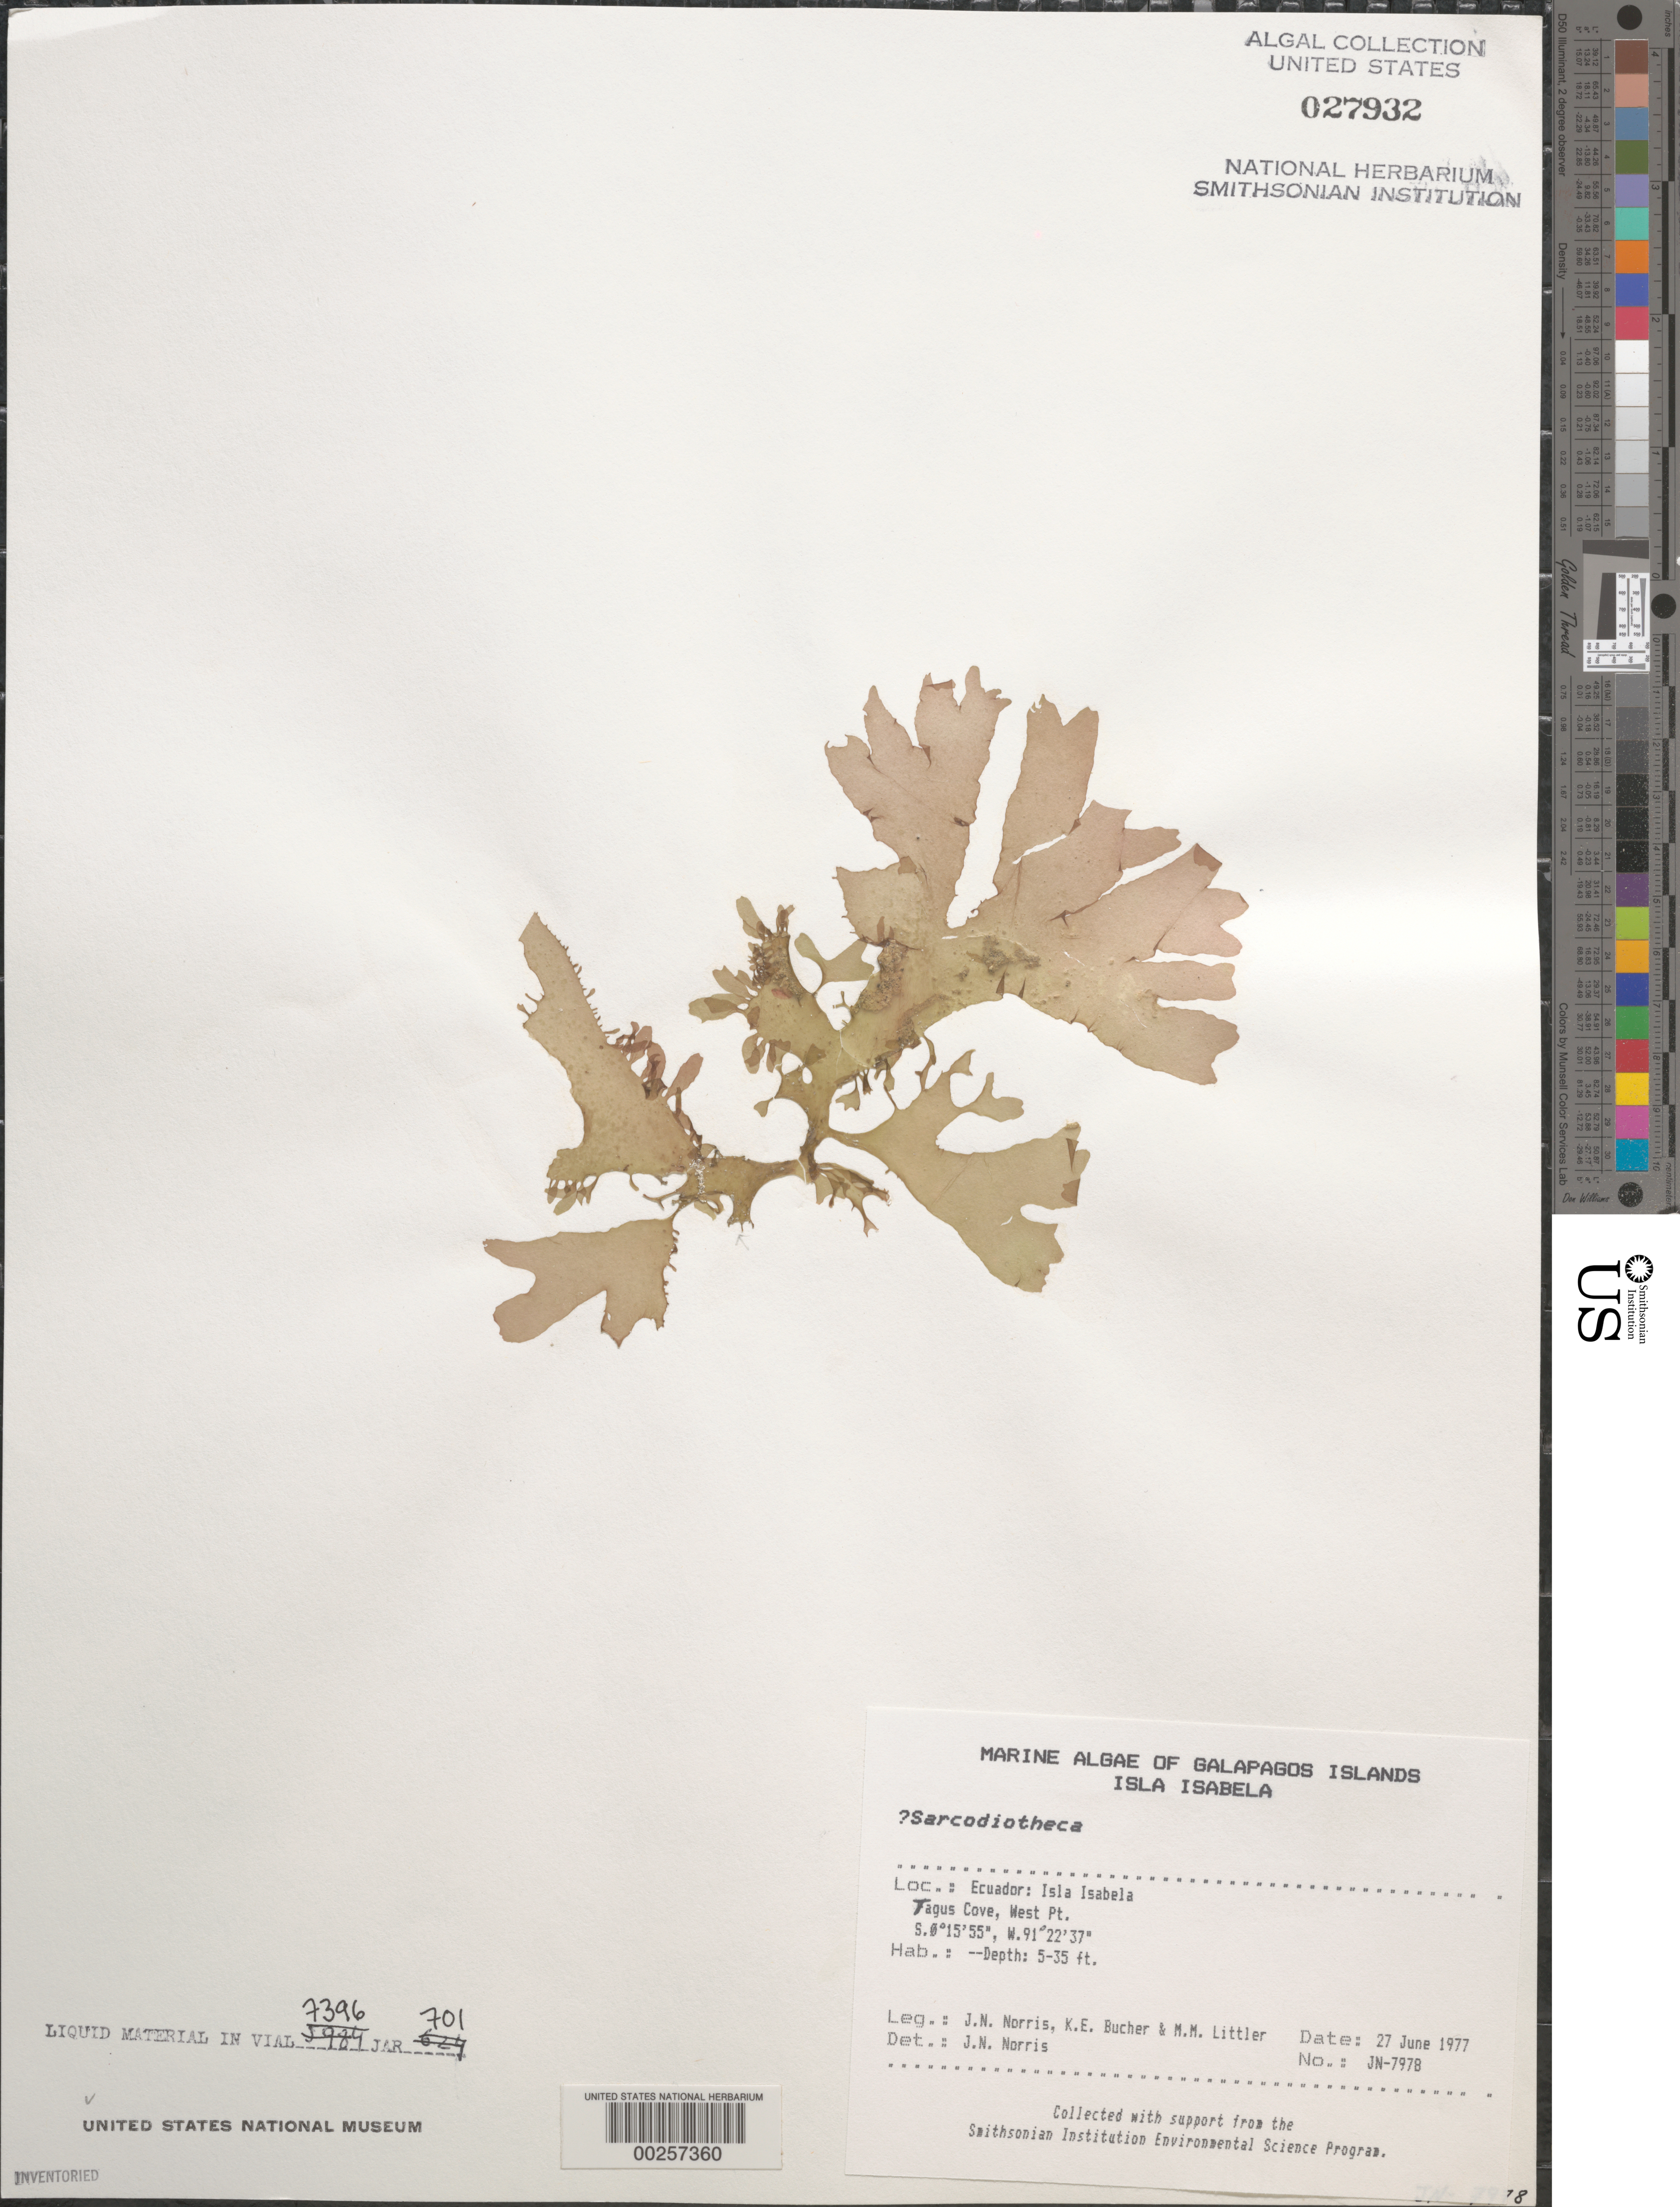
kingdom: Plantae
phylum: Rhodophyta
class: Florideophyceae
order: Gigartinales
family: Solieriaceae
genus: Sarcodiotheca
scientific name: Sarcodiotheca sp.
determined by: Norris, James N.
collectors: J. N. Norris, K. E. Bucher & M. M. Littler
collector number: JN-7978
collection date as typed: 27 Jun 1977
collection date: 1977-06-27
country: Ecuador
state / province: Colón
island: Isabela [Albemarle]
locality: Tagus Cove, West Point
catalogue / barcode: US 27932